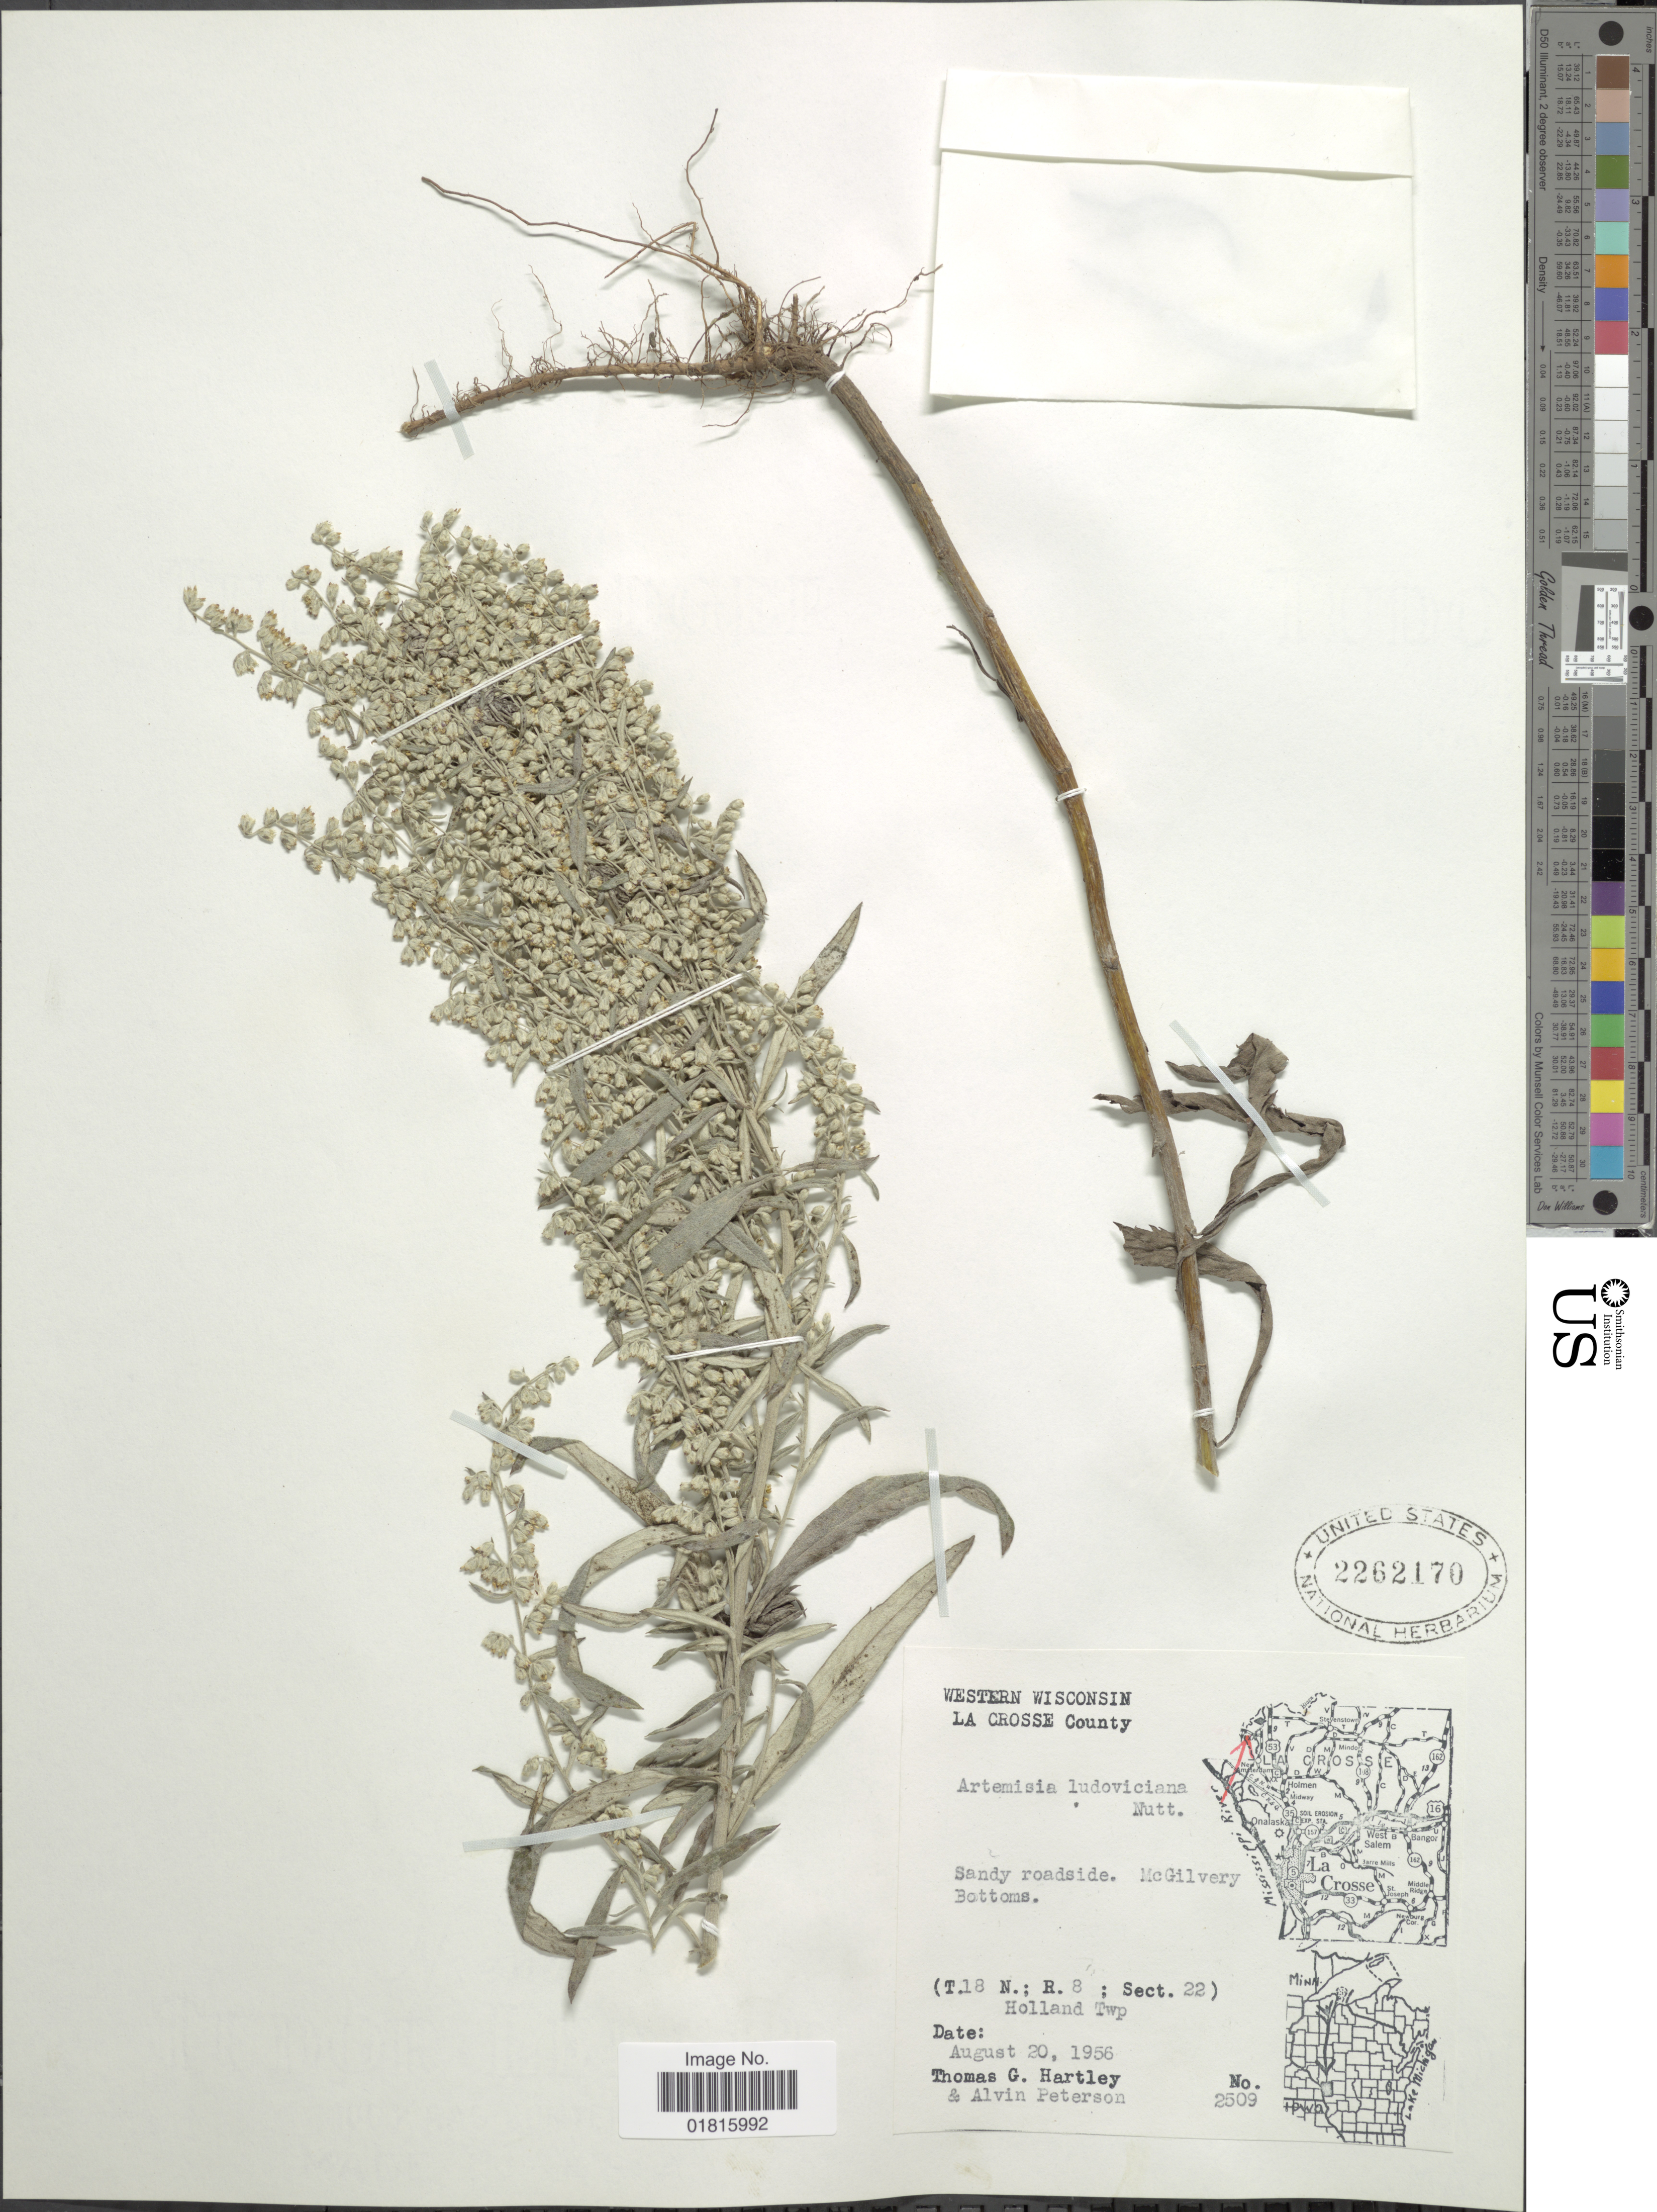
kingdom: Plantae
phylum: Tracheophyta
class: Magnoliopsida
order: Asterales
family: Asteraceae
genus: Artemisia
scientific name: Artemisia ludoviciana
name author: Nutt.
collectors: T. G. Hartley & A. M. Peterson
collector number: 2509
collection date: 1956-08-20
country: United States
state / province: Wisconsin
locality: Western Wisconsin, La Crosse County, Sandy roadside, McGilvery Bottoms (T.18 N.; R.8; Sect. 22), Holland Twp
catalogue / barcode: US 2262170